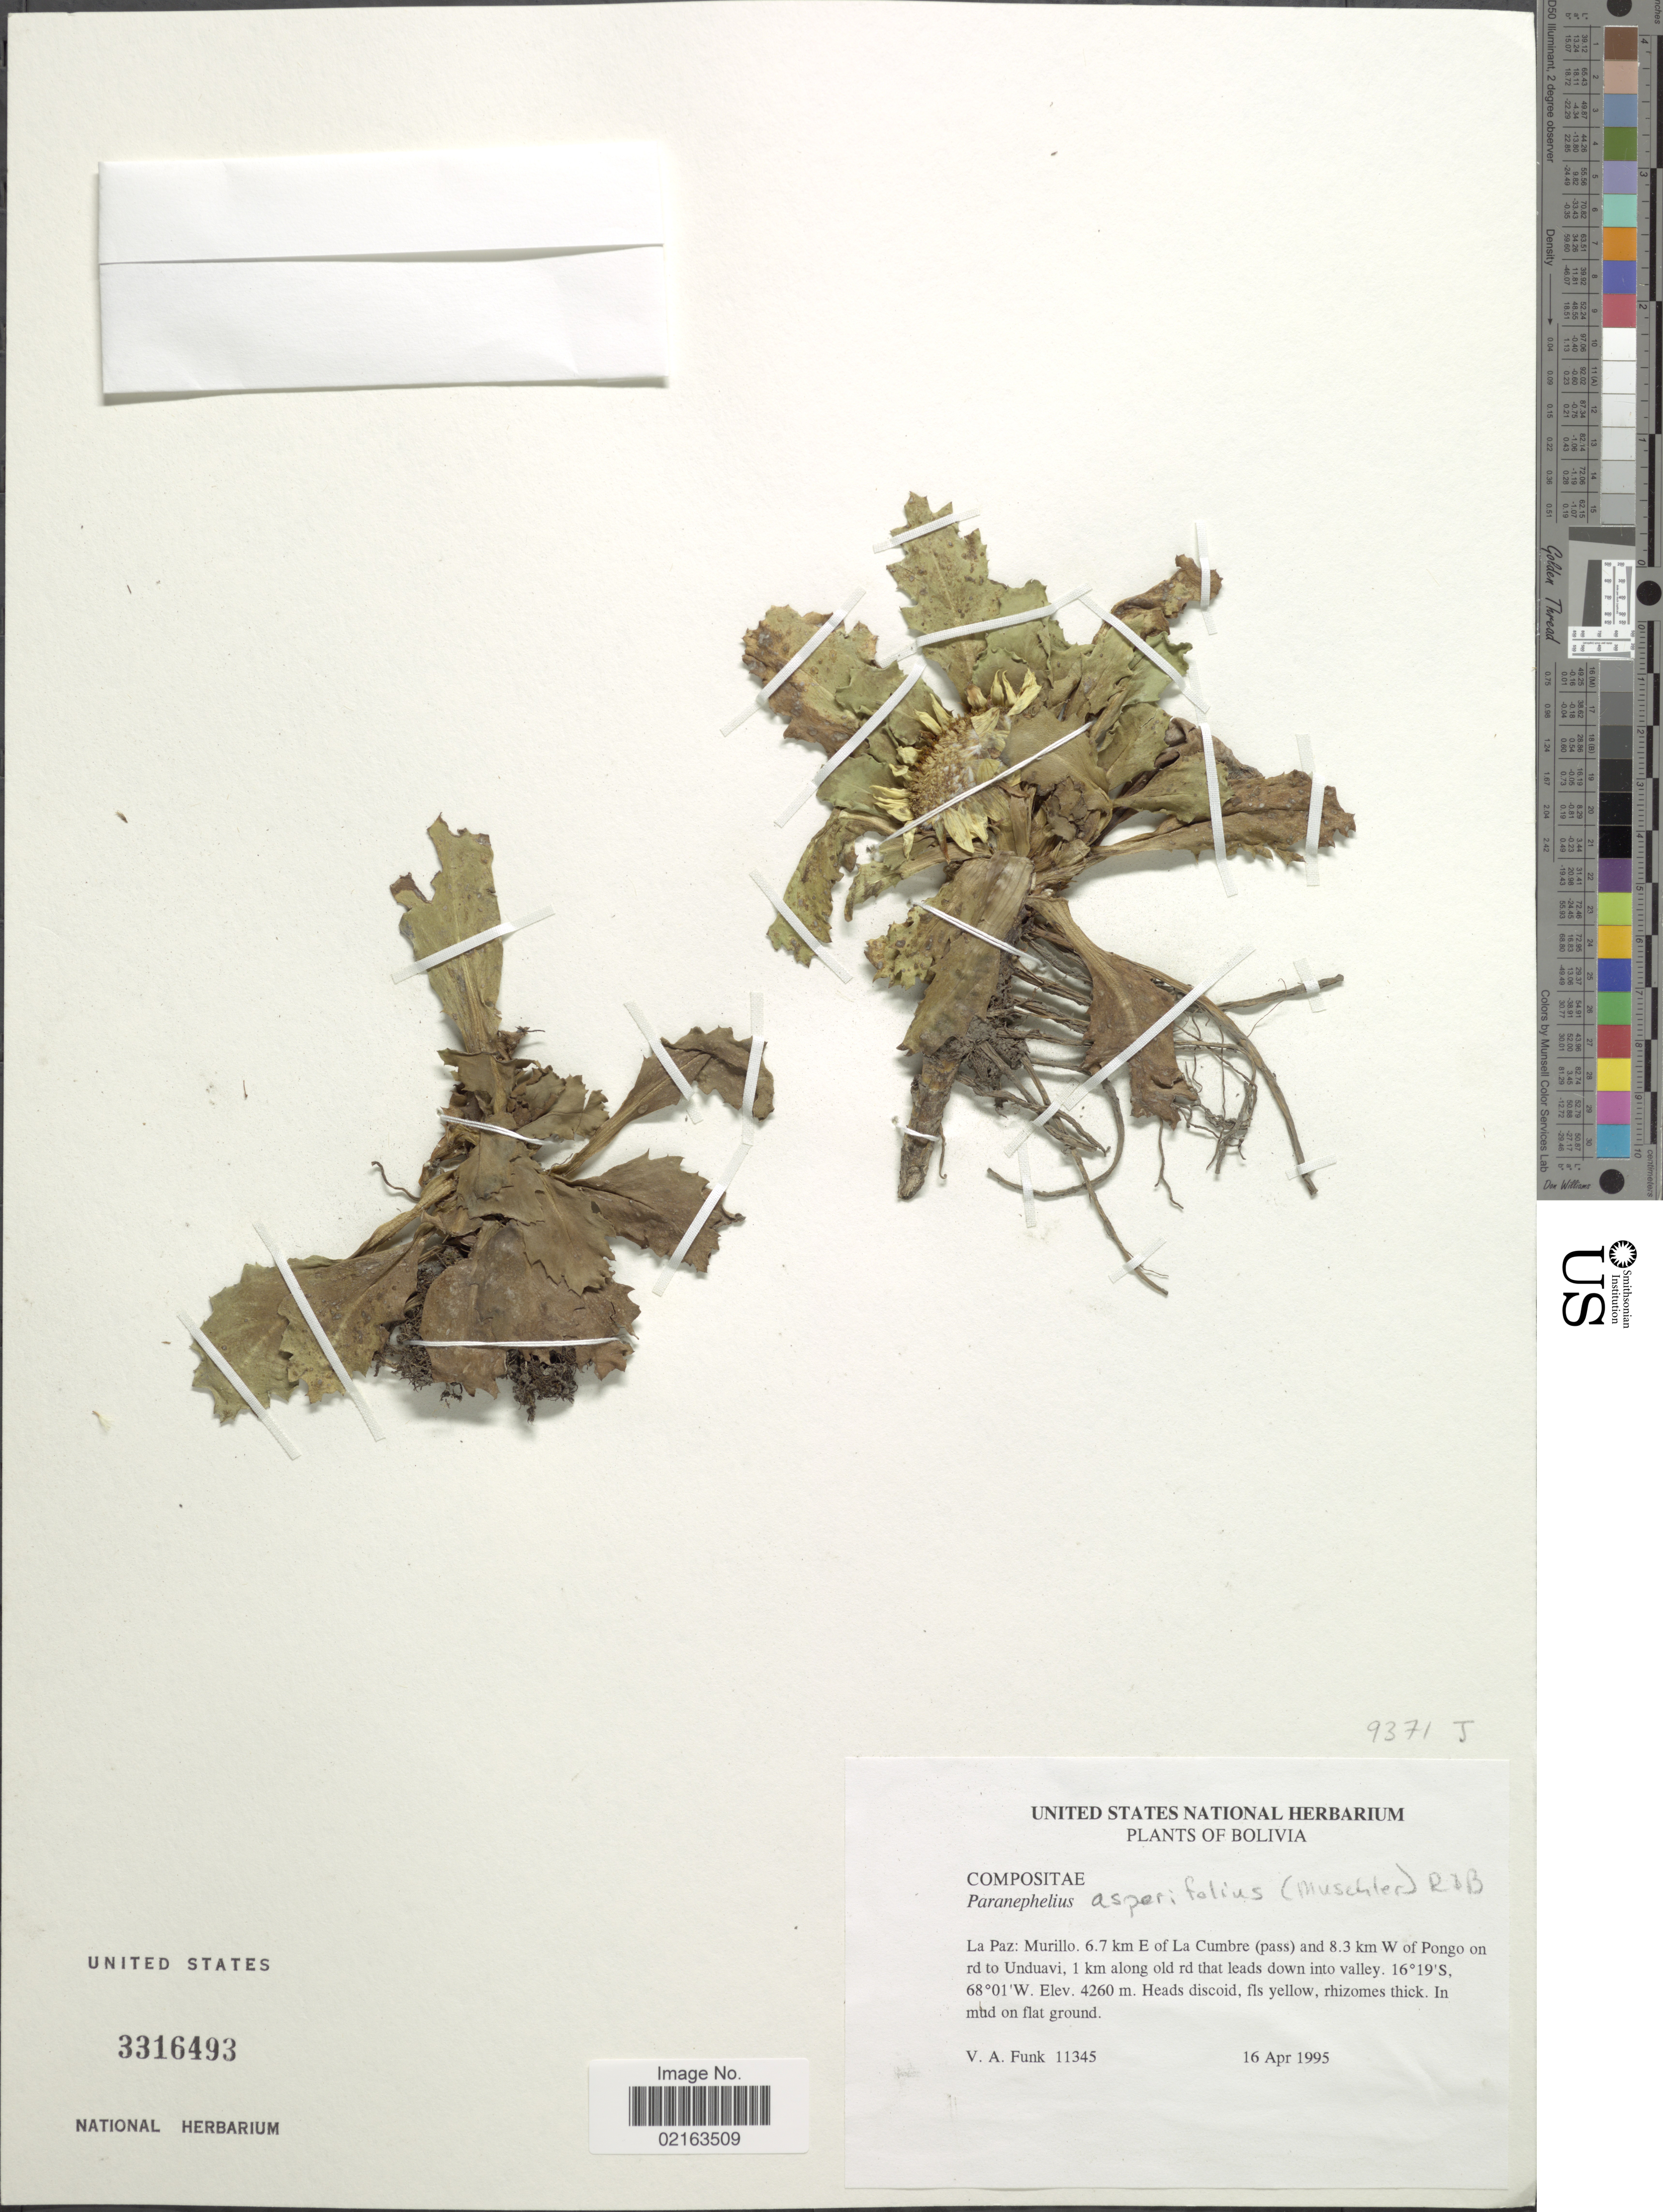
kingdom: Plantae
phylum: Tracheophyta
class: Magnoliopsida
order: Asterales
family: Asteraceae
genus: Paranephelius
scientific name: Paranephelius asperifolius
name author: (Muschl.) H. Rob. & Brettell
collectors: V. Funk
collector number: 11345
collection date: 1995-04-16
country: Bolivia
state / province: La Paz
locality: Murillo. 6.7 km E of La Cumbre (pass) and 8.3 km W of Pongo on rd to Unduavi, 1 km along old rd that leads down into valley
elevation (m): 4260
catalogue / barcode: US 3316493